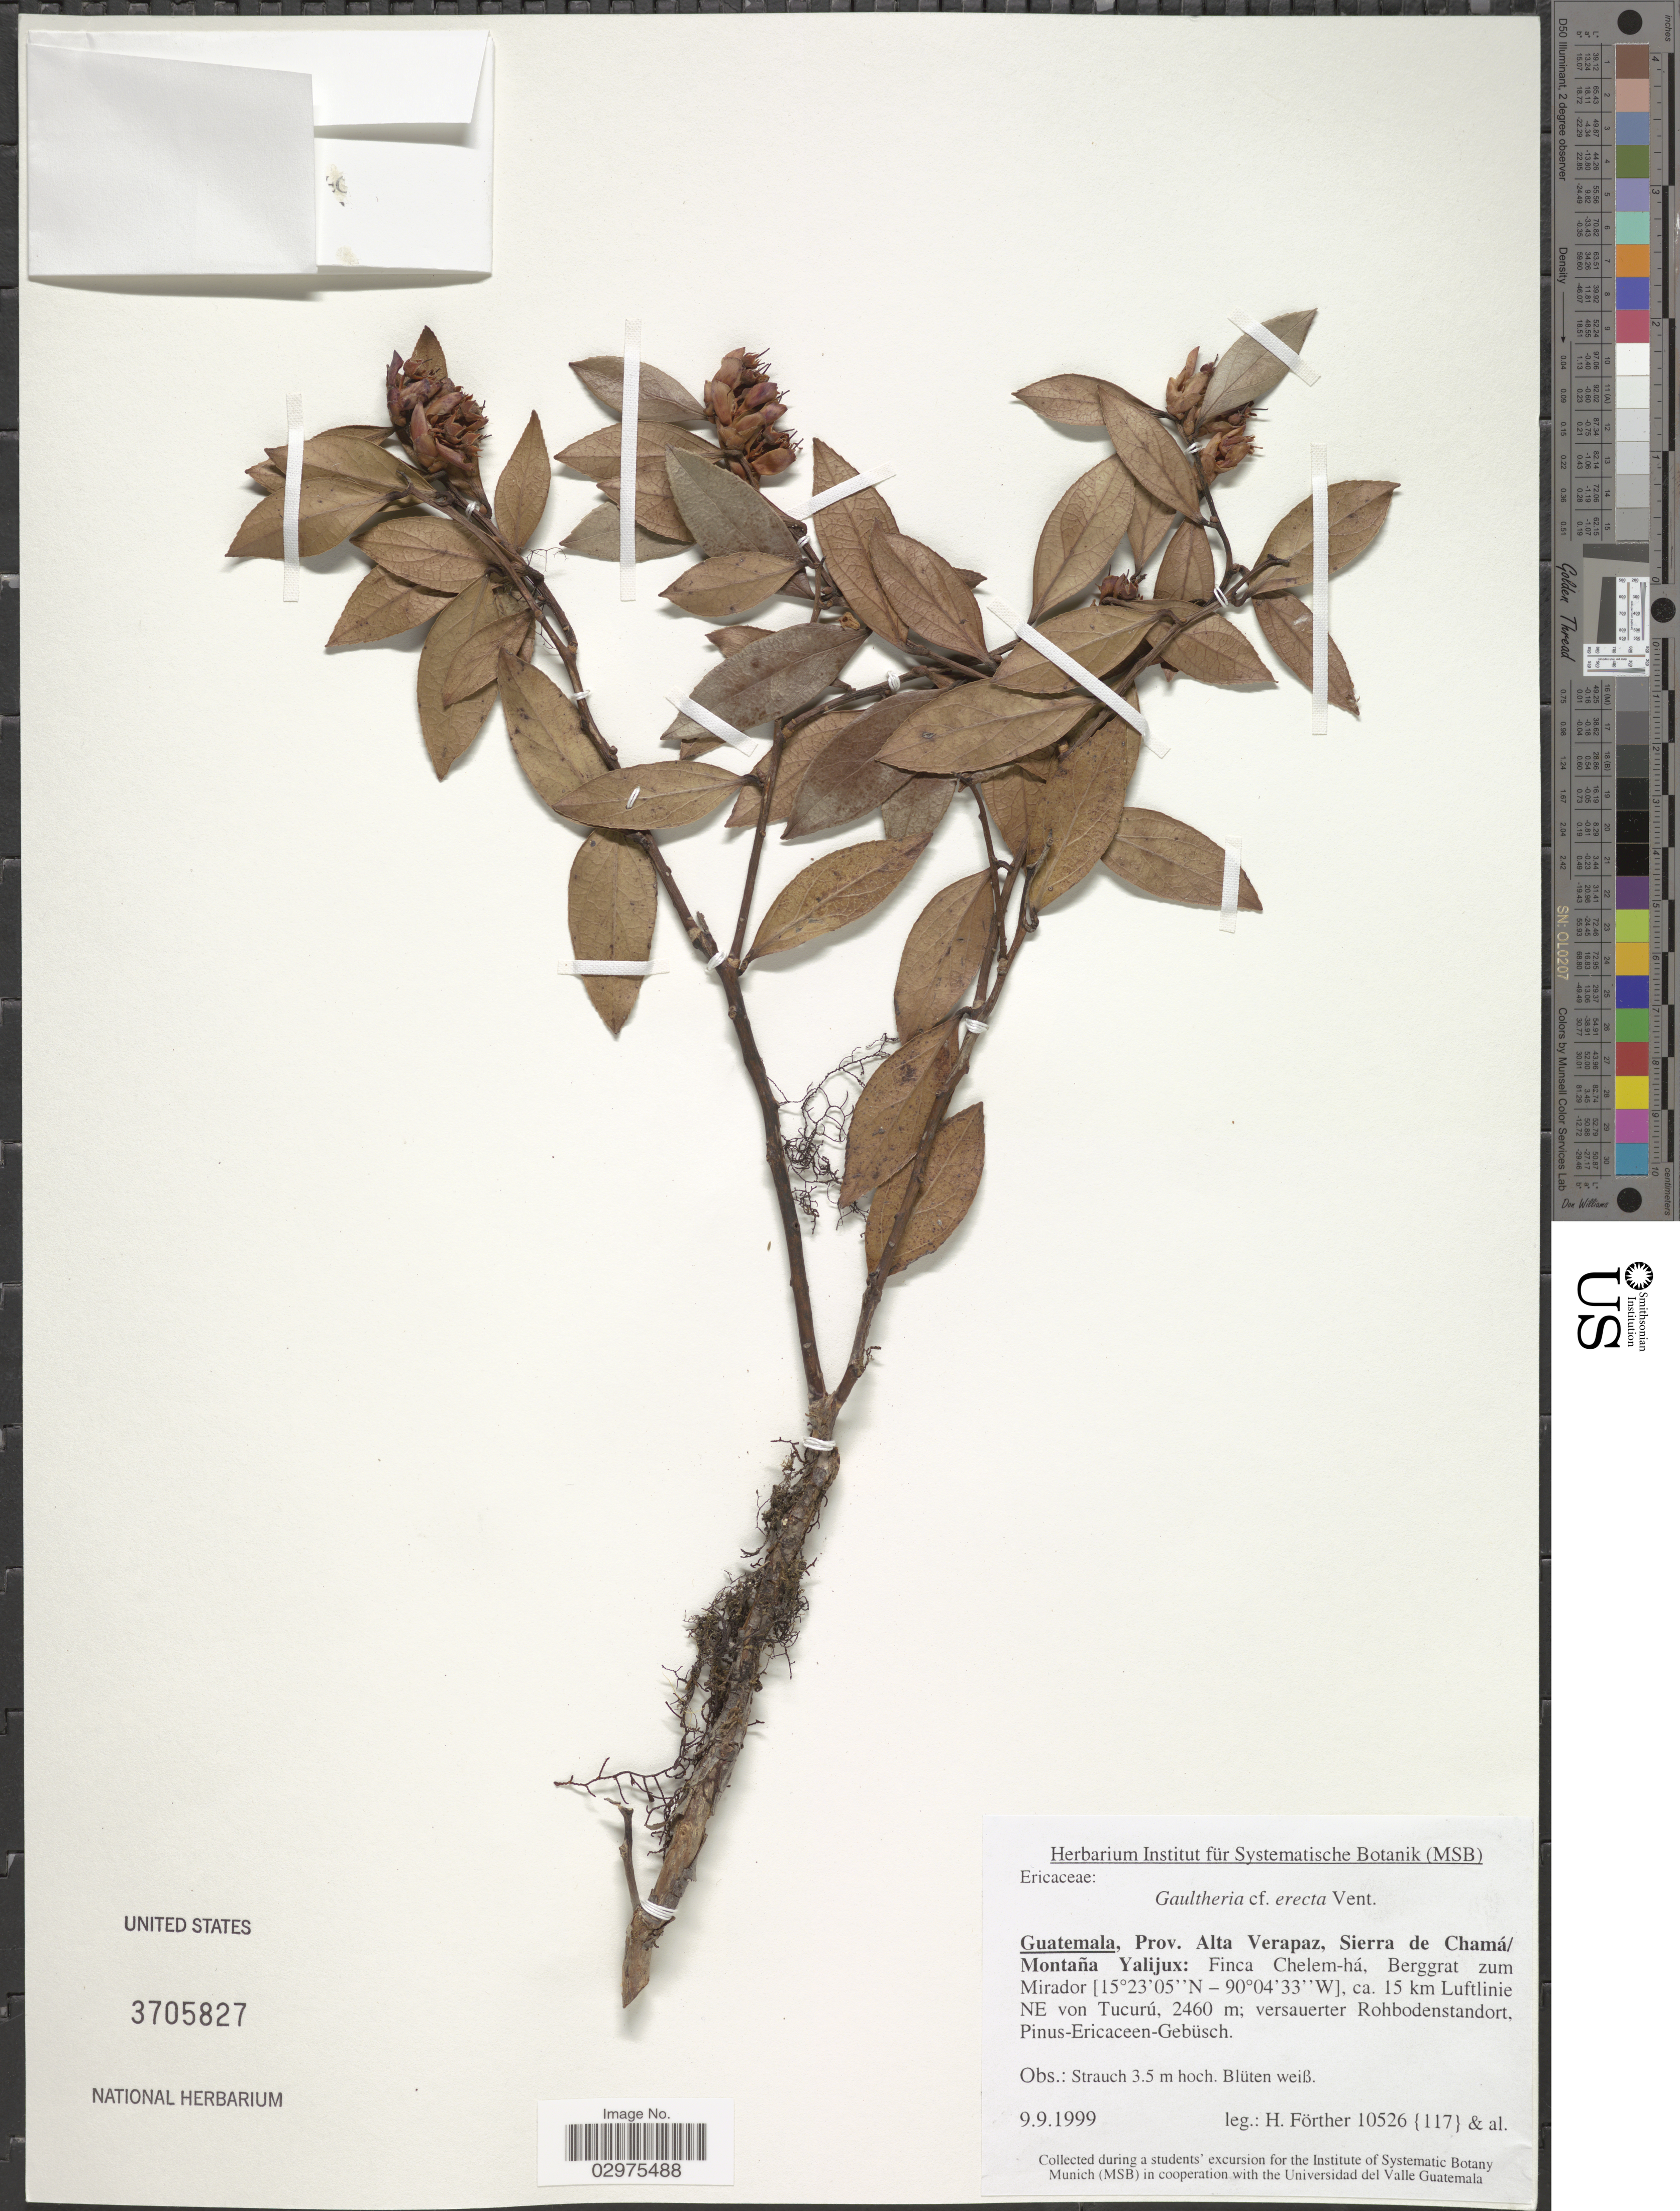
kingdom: Plantae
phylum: Tracheophyta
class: Magnoliopsida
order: Ericales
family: Ericaceae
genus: Gaultheria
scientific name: Gaultheria erecta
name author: Vent.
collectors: H. Förther & et al.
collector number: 10526 {117}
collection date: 1999-09-09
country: Guatemala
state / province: Alta Verapaz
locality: Sierra de Chamá/Montaña Yalijux: Finca Chelem-há, Berggrat zum Mirador, ca. 15 km Luftlinie NE von Tucurú.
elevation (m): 2460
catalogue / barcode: US 3705827